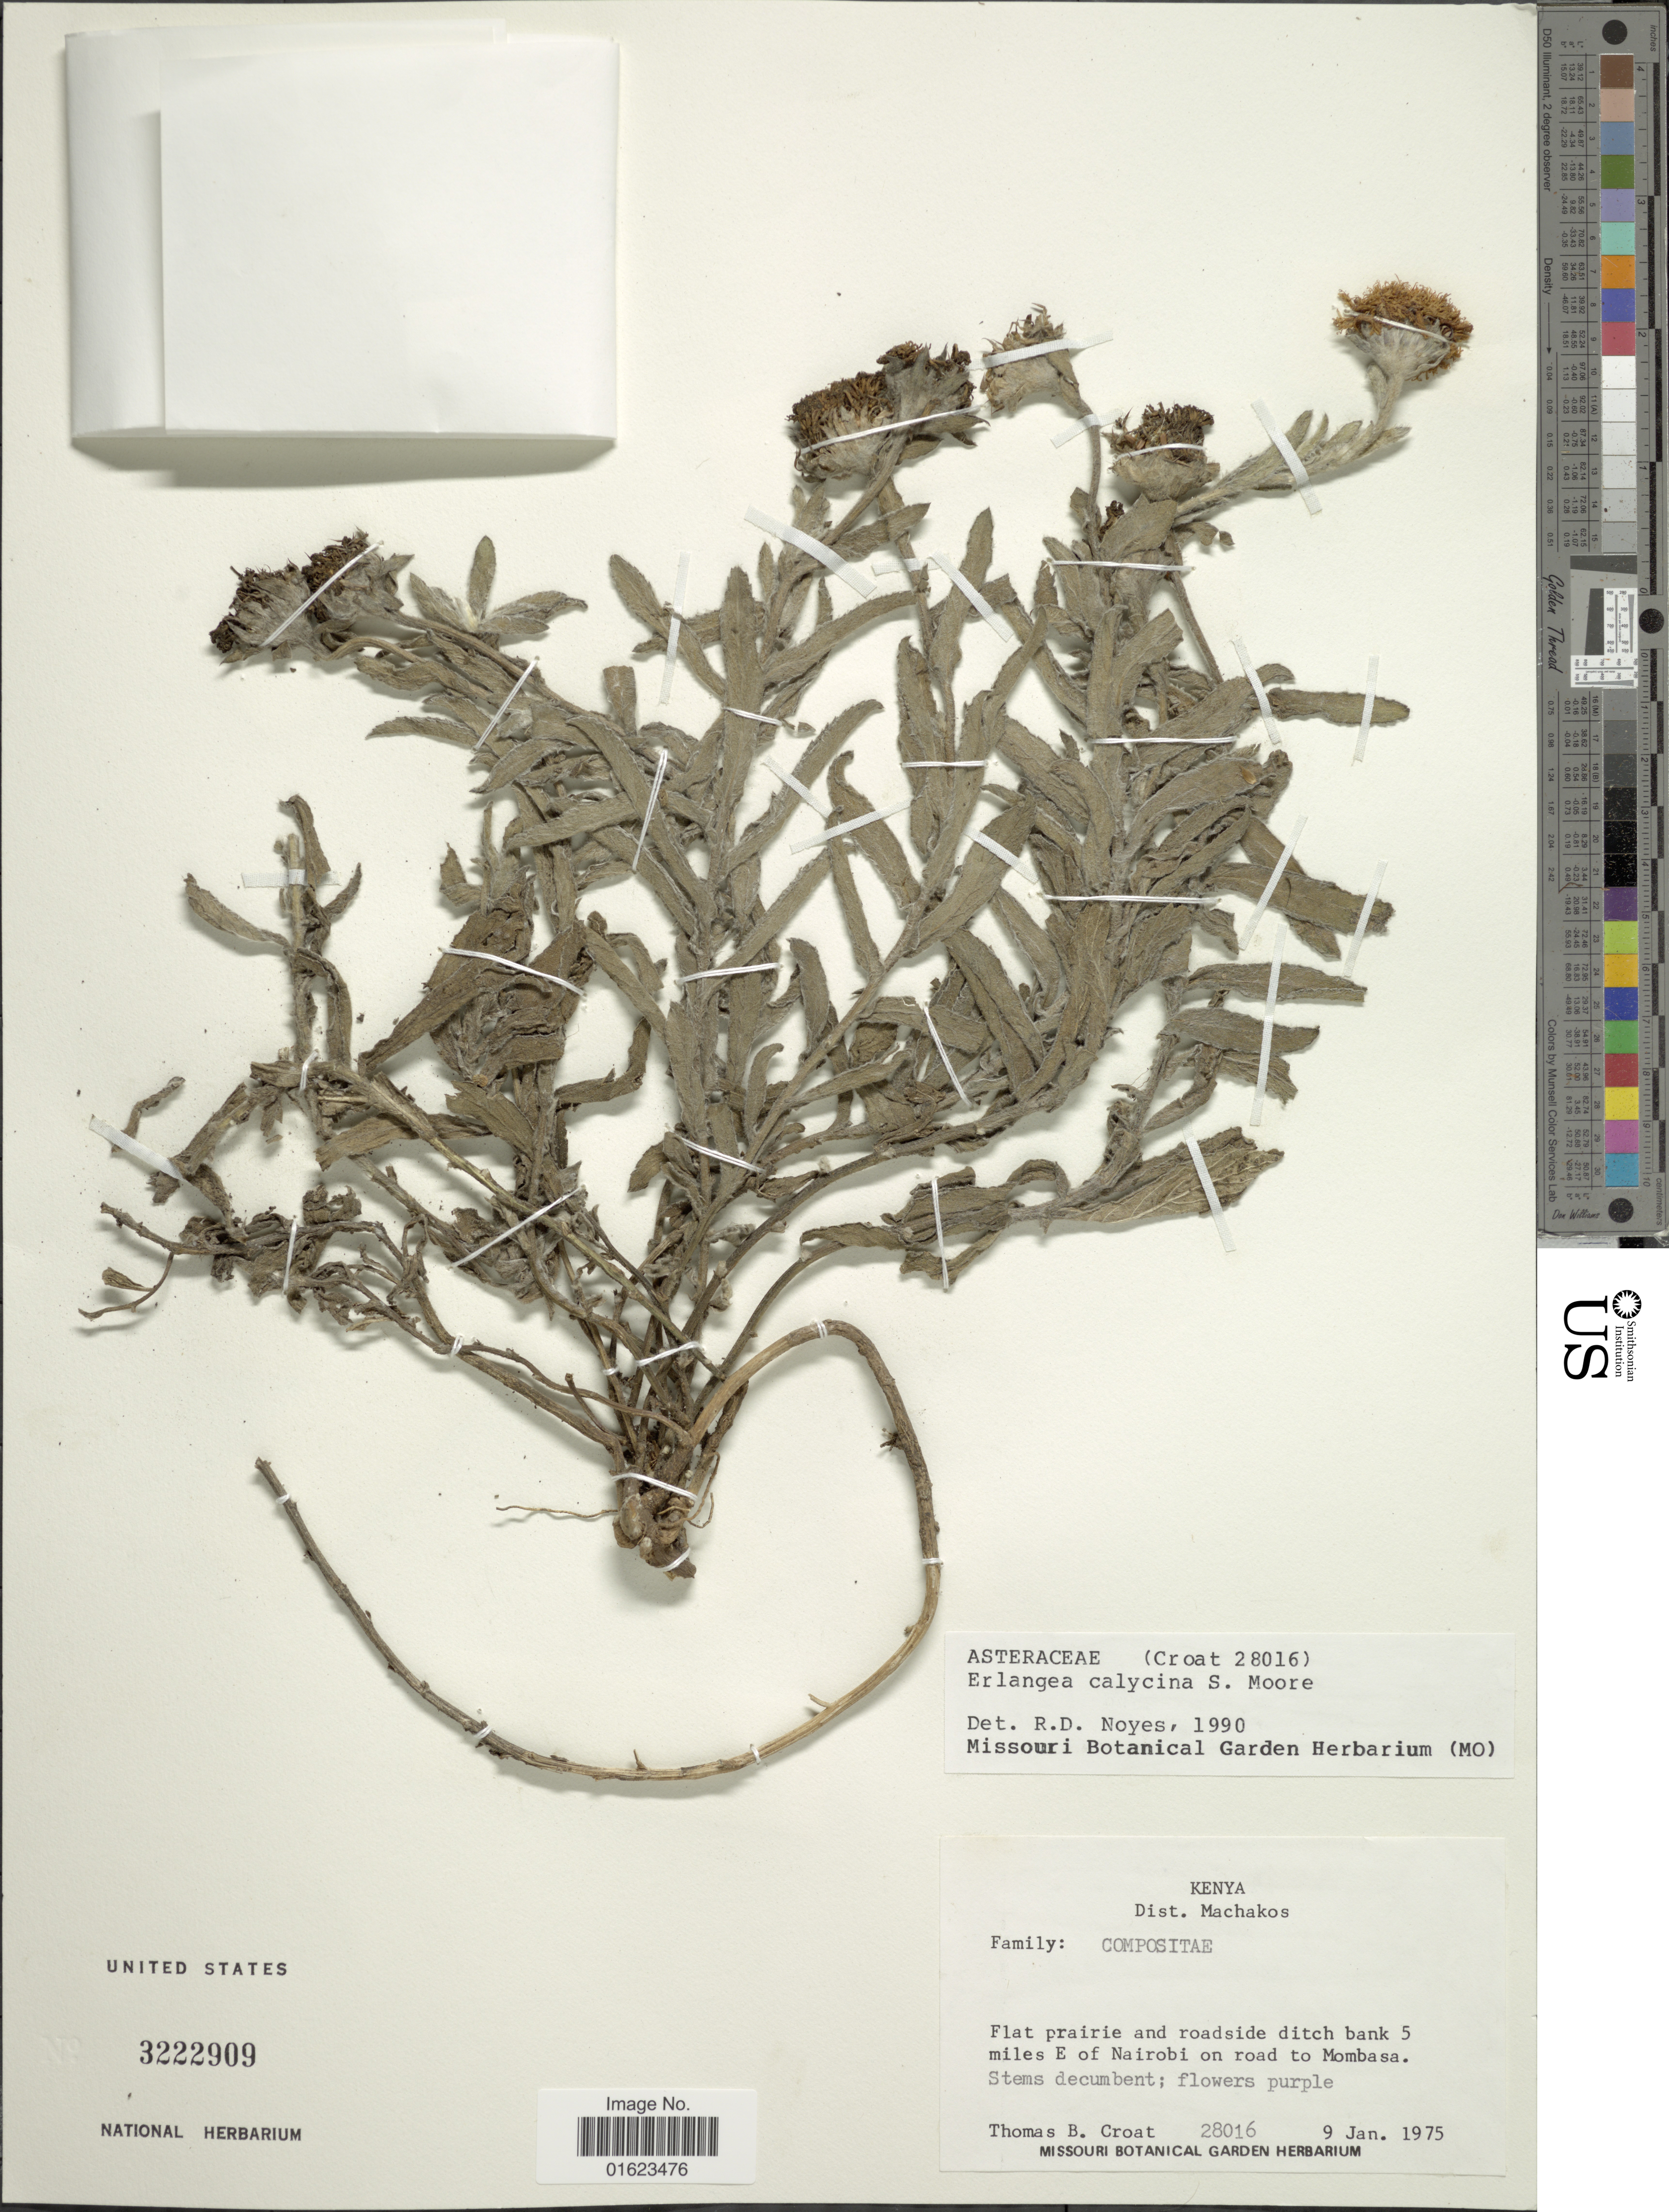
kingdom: Plantae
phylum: Tracheophyta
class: Magnoliopsida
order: Asterales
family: Asteraceae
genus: Erlangea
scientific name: Erlangea calycina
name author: S. Moore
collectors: T. B. Croat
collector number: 28016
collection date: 1975-01-09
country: Kenya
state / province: Machakos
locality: Kenya, Dist. Machakos. Flat prairie and roadside ditch bank 5 miles E of Nairobi on road to Mombasa.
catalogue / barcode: US 3222909